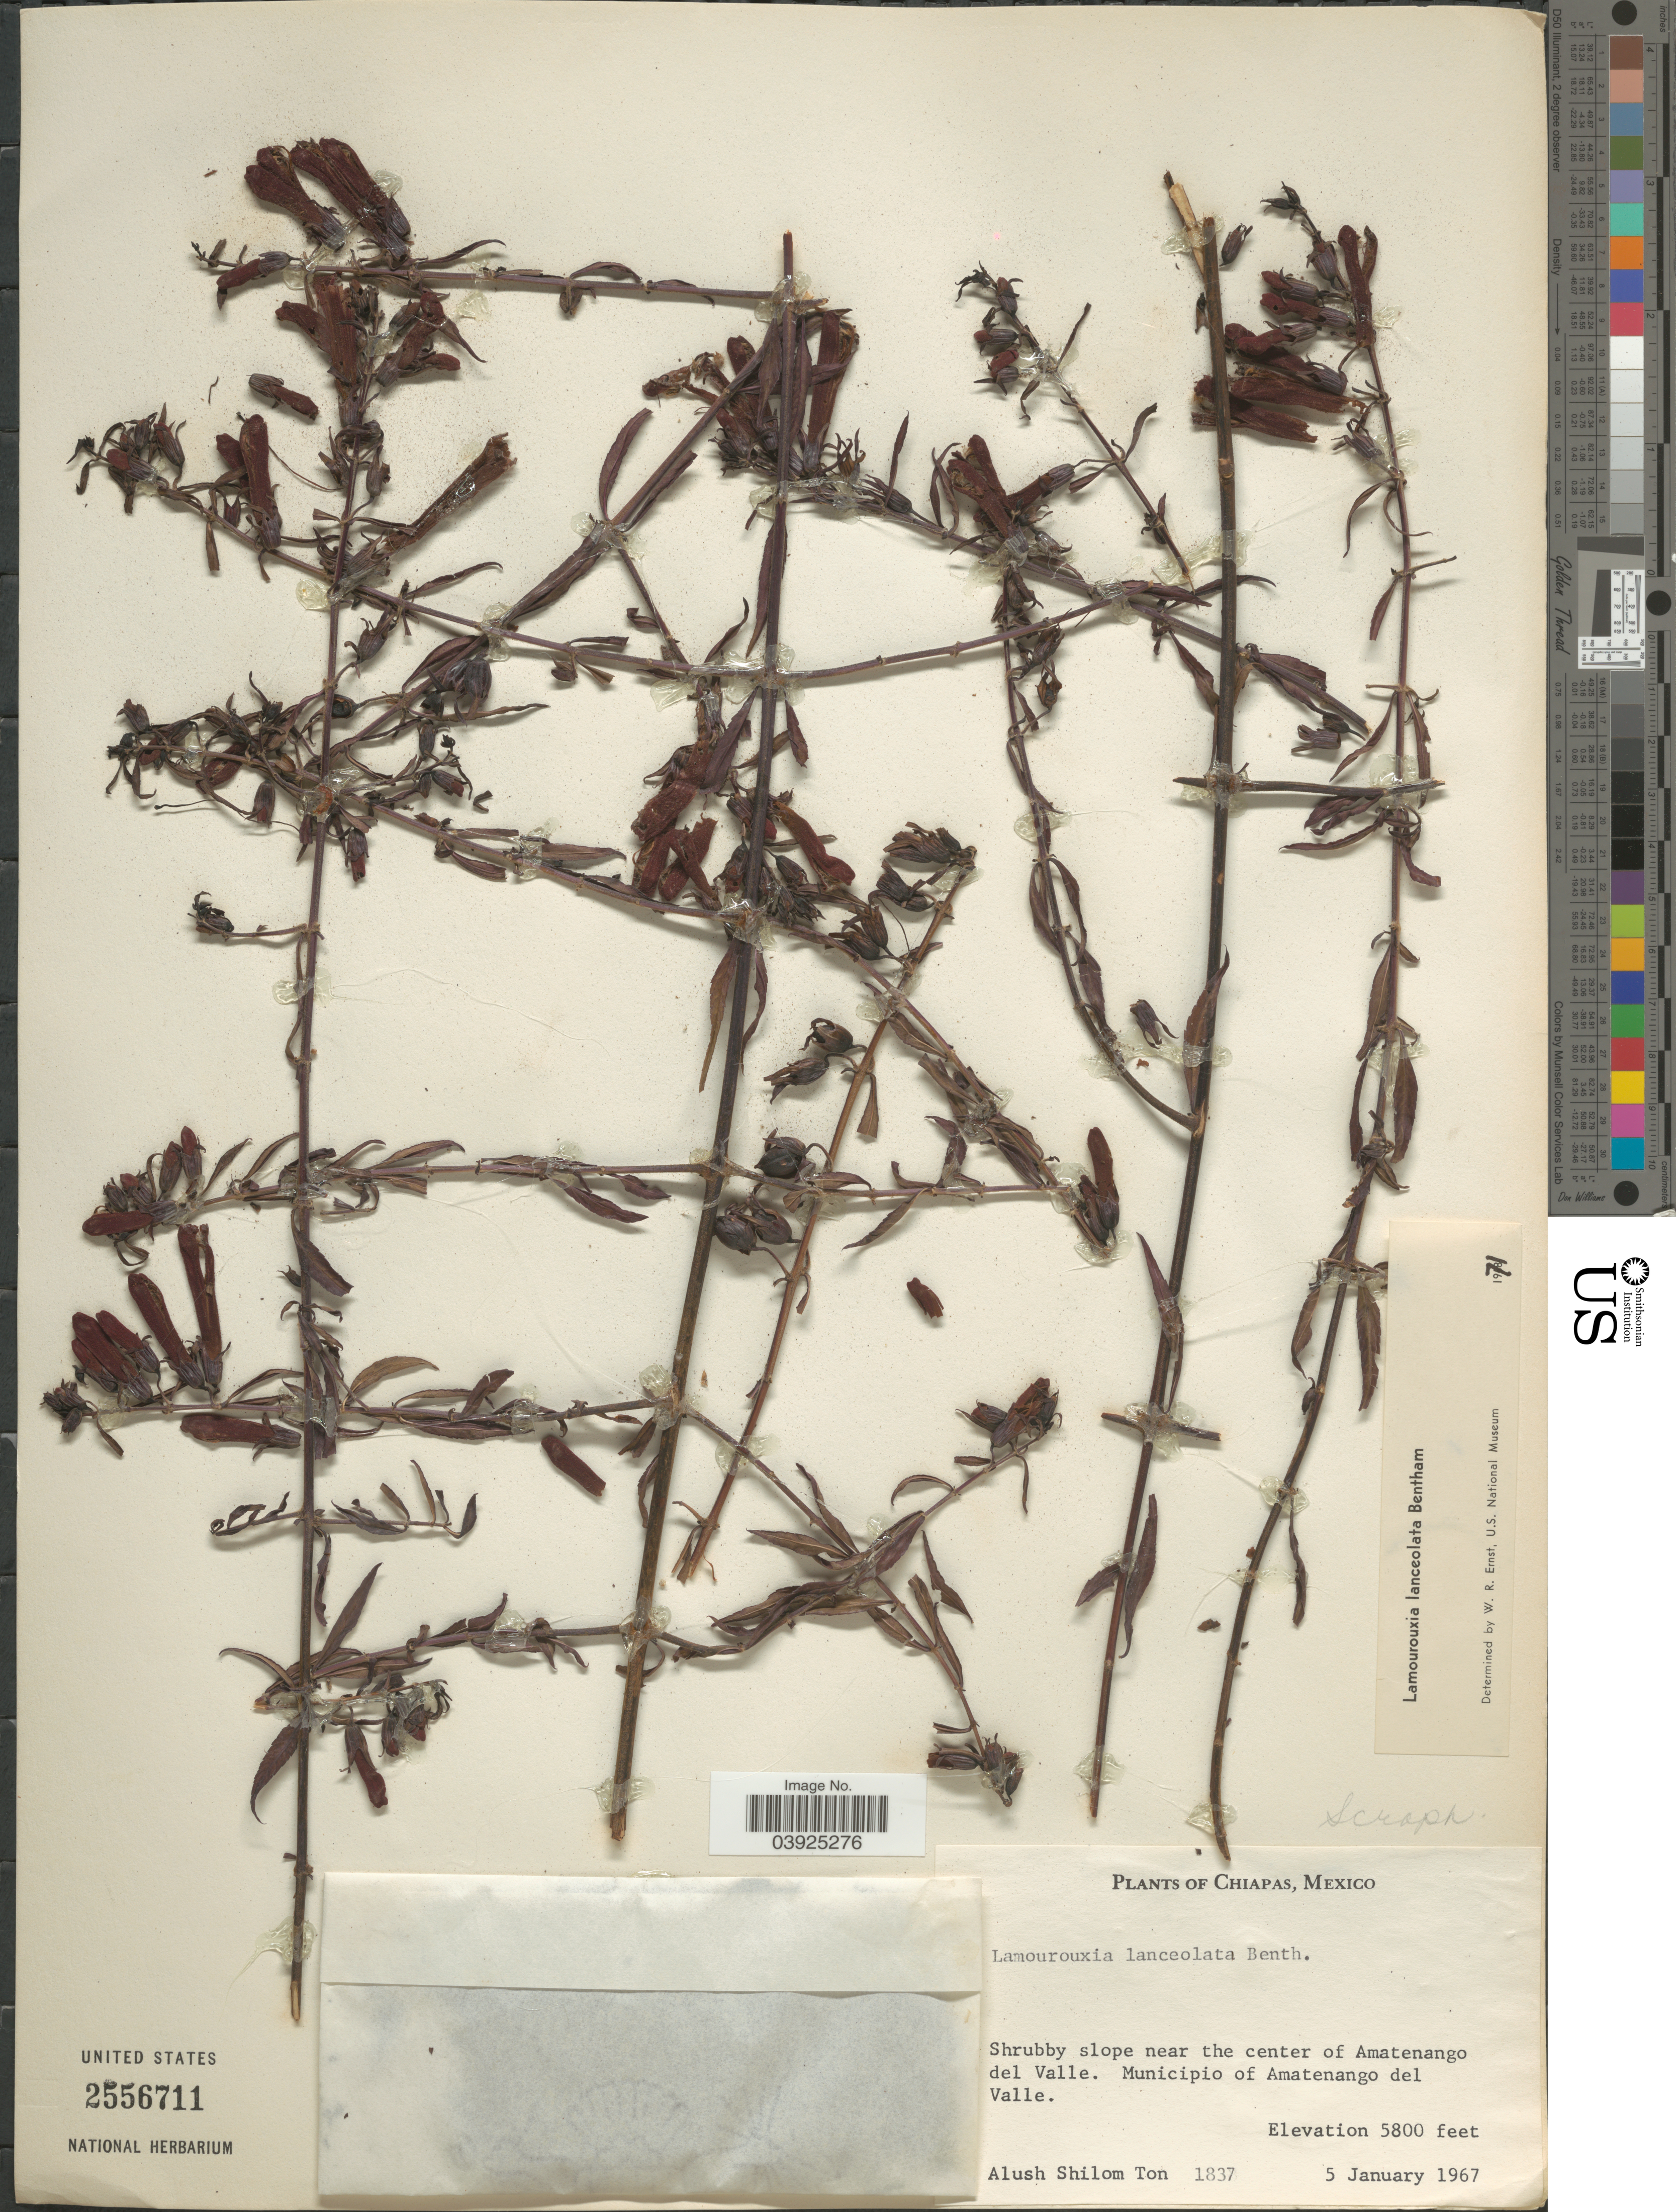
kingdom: Plantae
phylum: Tracheophyta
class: Magnoliopsida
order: Lamiales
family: Orobanchaceae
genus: Lamourouxia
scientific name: Lamourouxia lanceolata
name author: Benth.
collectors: A. S. Ton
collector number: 1837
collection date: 1967-01-05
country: Mexico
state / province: Chiapas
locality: Shrubby slope near the center of Amatenango del Valle. Municipio of Amatenango del Valle.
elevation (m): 1768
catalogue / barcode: US 2556711